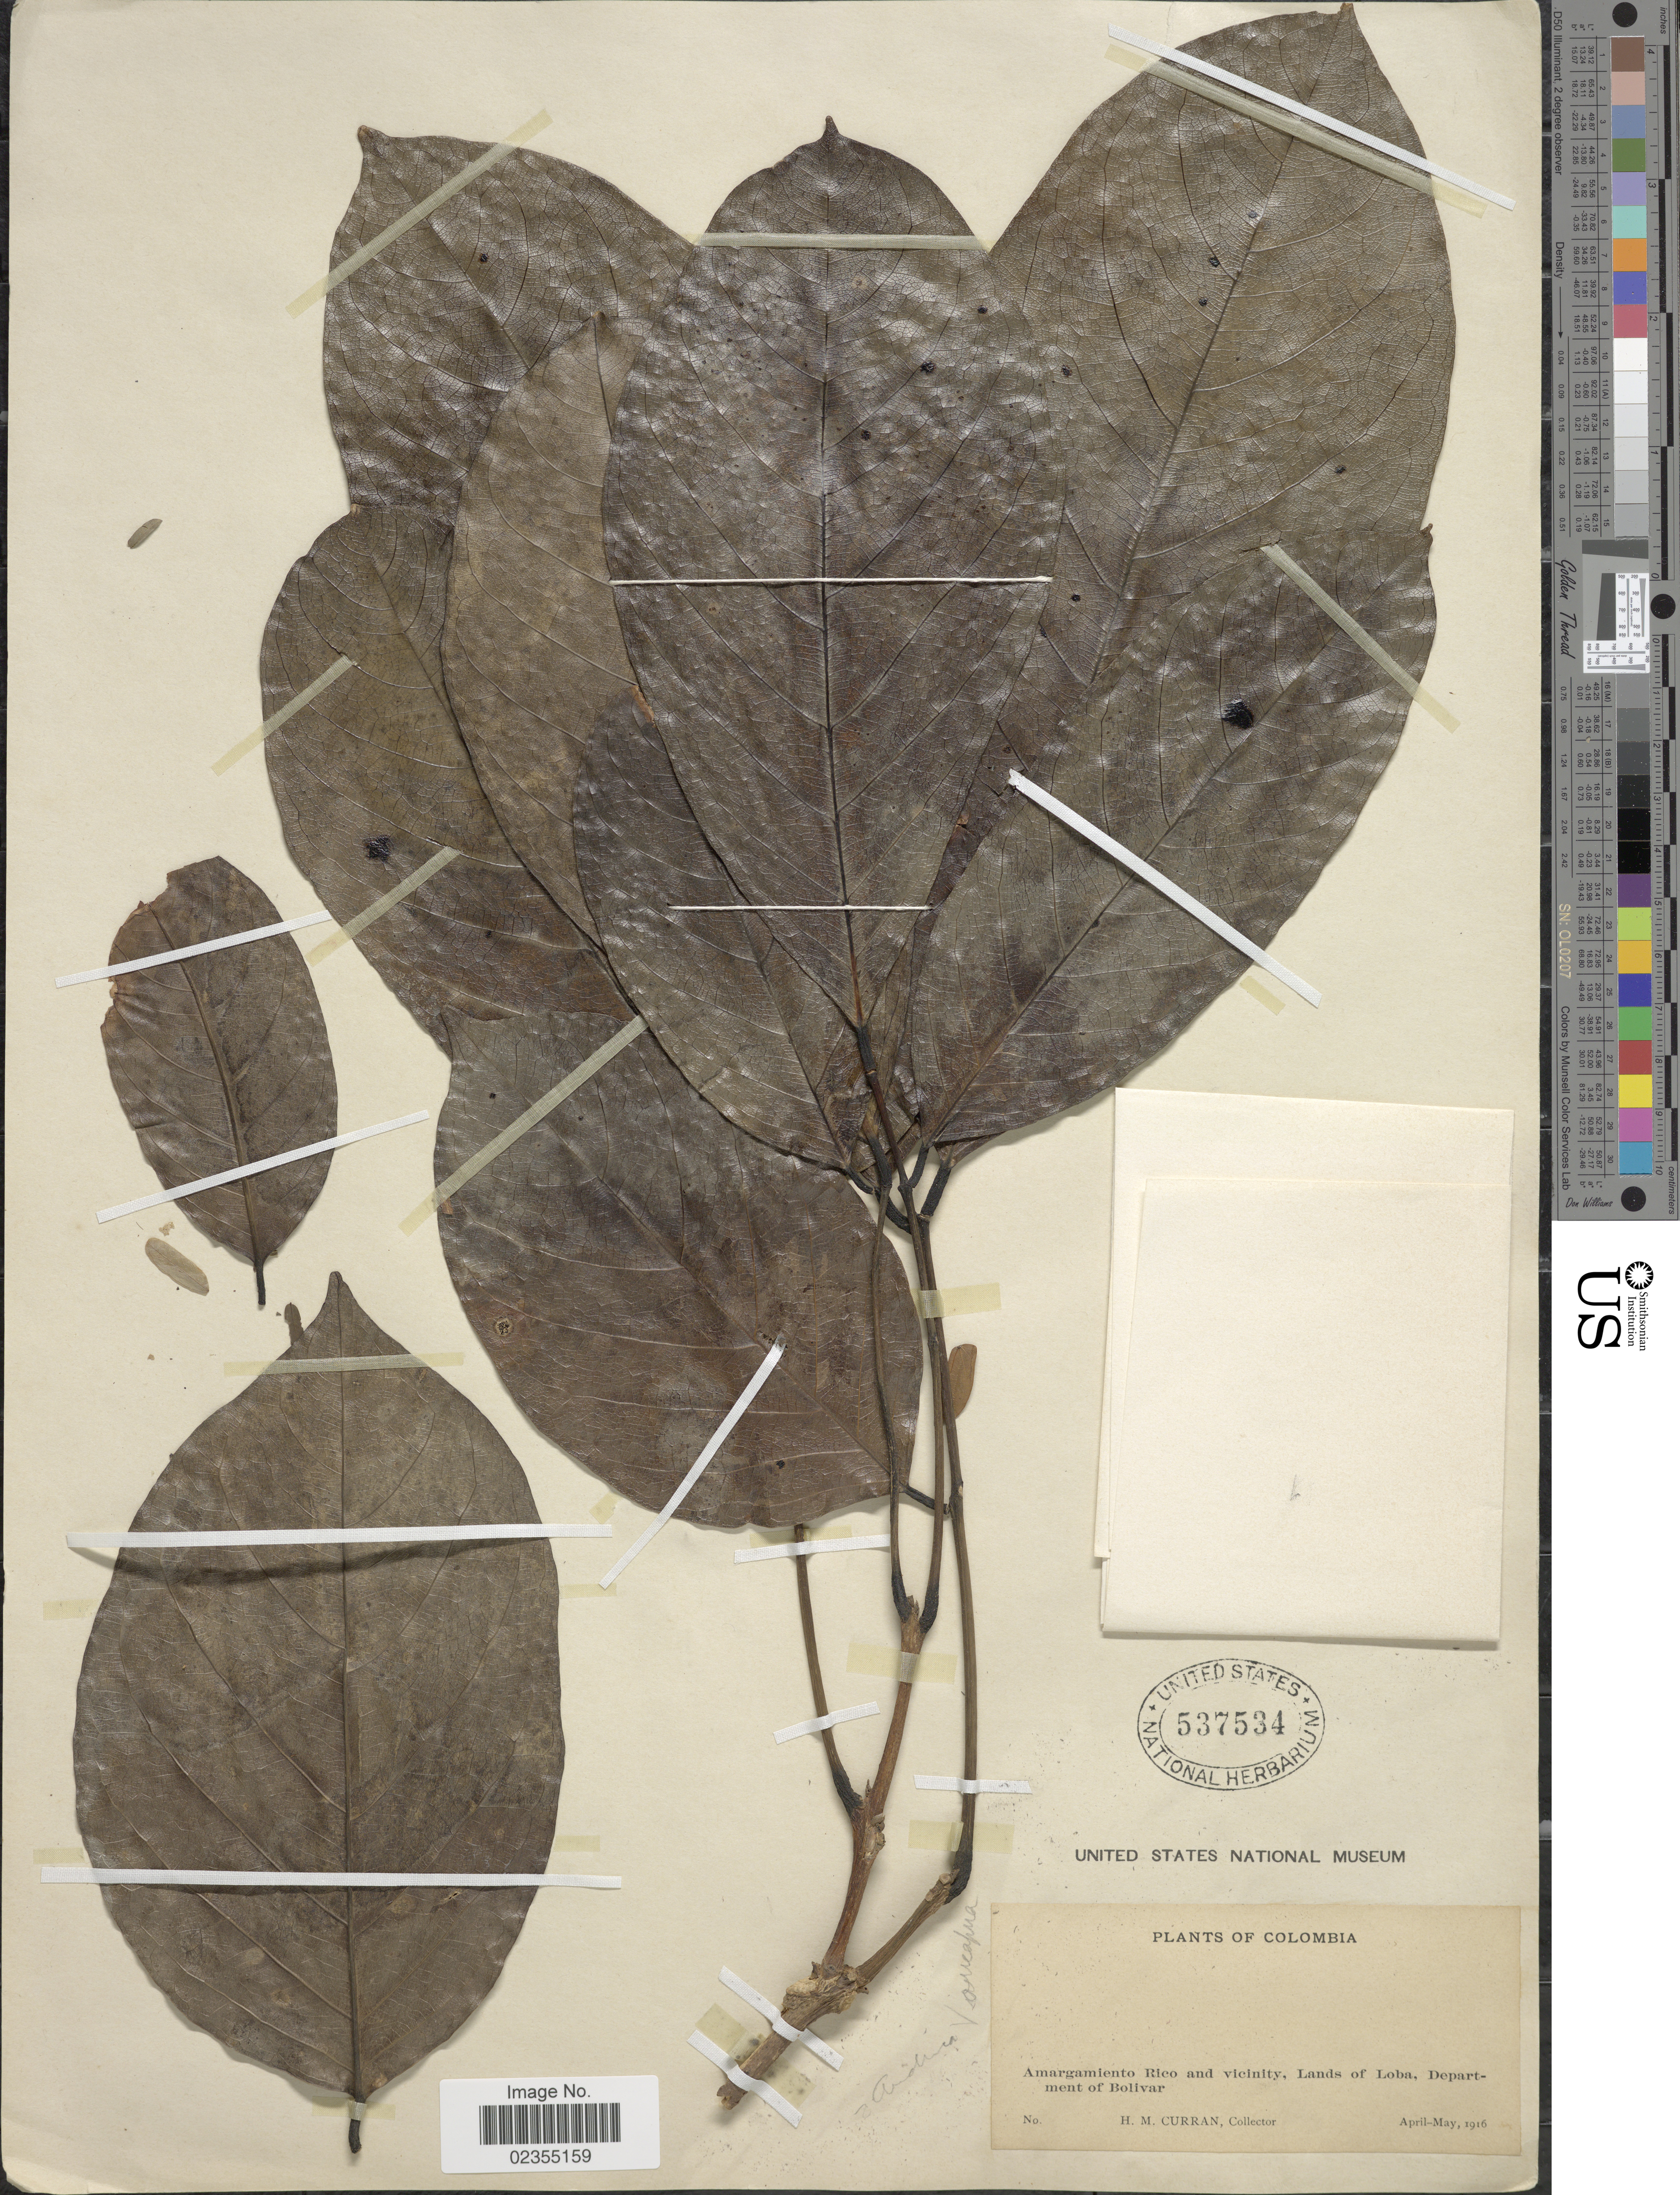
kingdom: Plantae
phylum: Tracheophyta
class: Magnoliopsida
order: Fabales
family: Fabaceae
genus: Aldina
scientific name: Aldina latifolia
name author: Spruce ex Benth.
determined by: Mansano, V. F.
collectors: H. M. Curran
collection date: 1916-04/1916-05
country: Colombia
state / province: Bolívar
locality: Amargamiento Rico and vicinity, Lands of Loba, Department of Bolivar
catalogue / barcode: US 537534